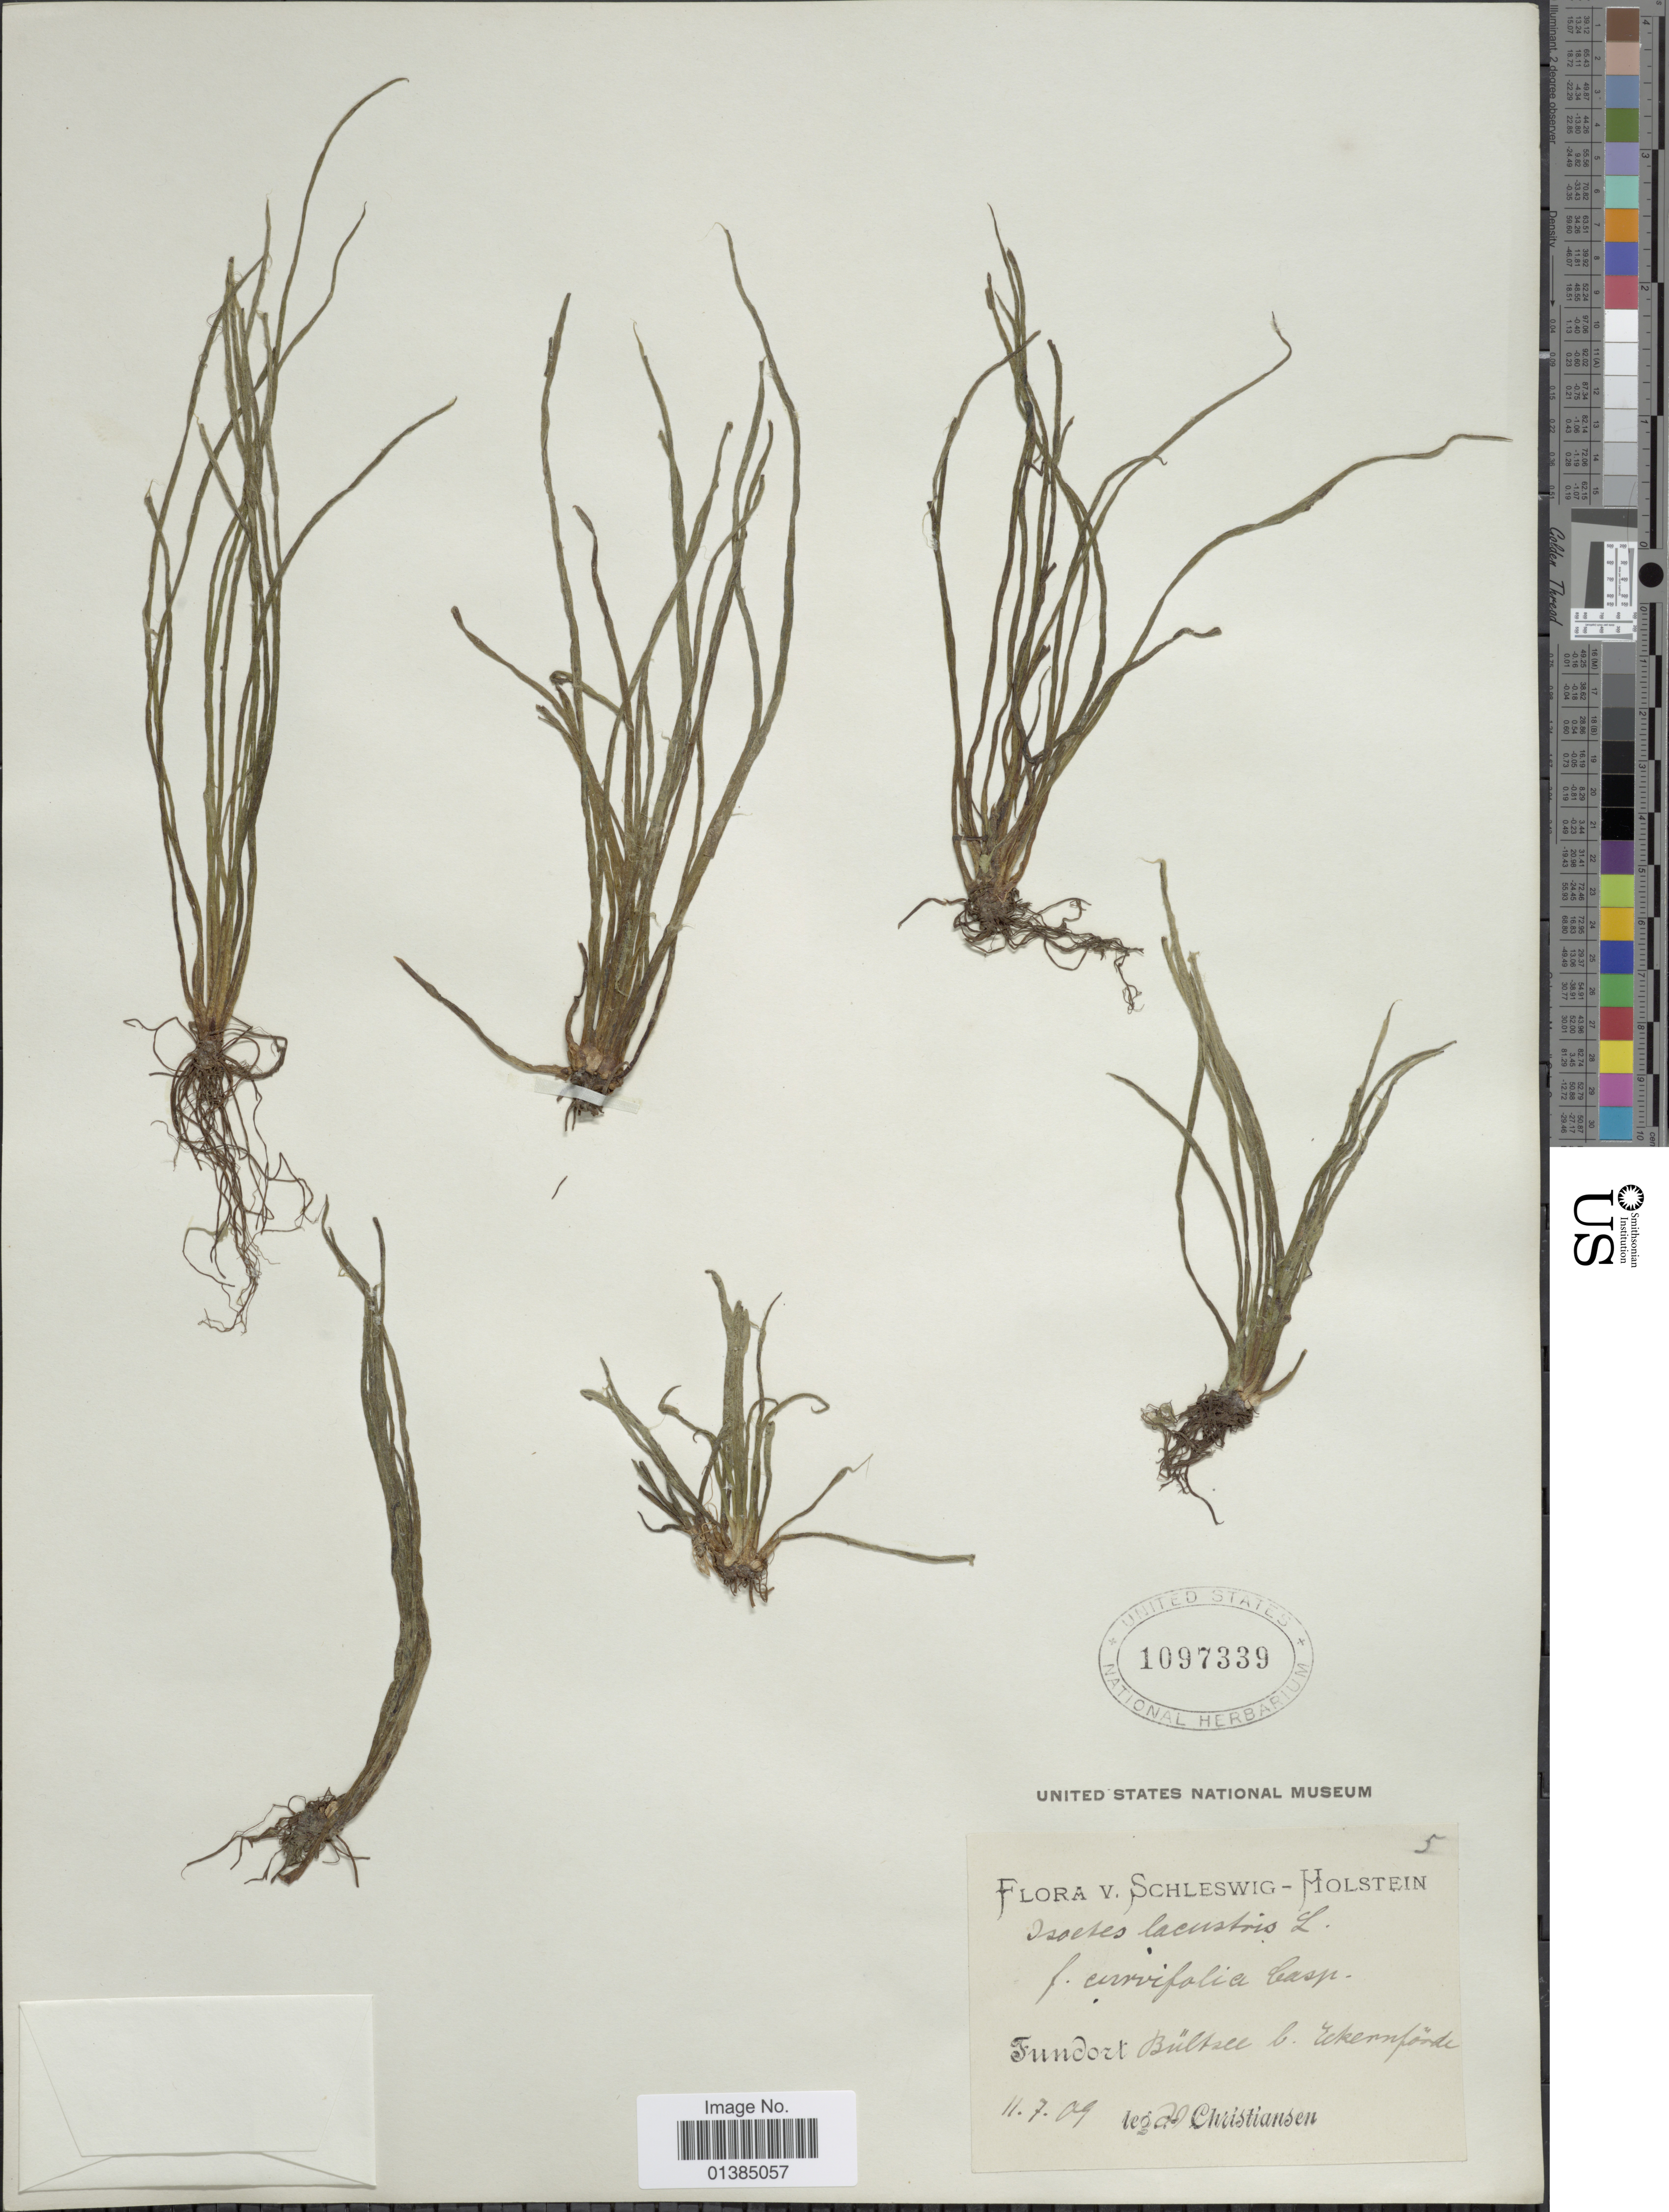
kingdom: Plantae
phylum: Tracheophyta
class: Lycopodiopsida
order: Isoetales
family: Isoetaceae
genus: Isoetes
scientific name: Isoetes lacustris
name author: L.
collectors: J. Christiansen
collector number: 5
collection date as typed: Transcribed d/m/y: 11/7/9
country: Germany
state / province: Schleswig-Holstein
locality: Fundort Bültsee b. Eekernförde.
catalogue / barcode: US 1097339